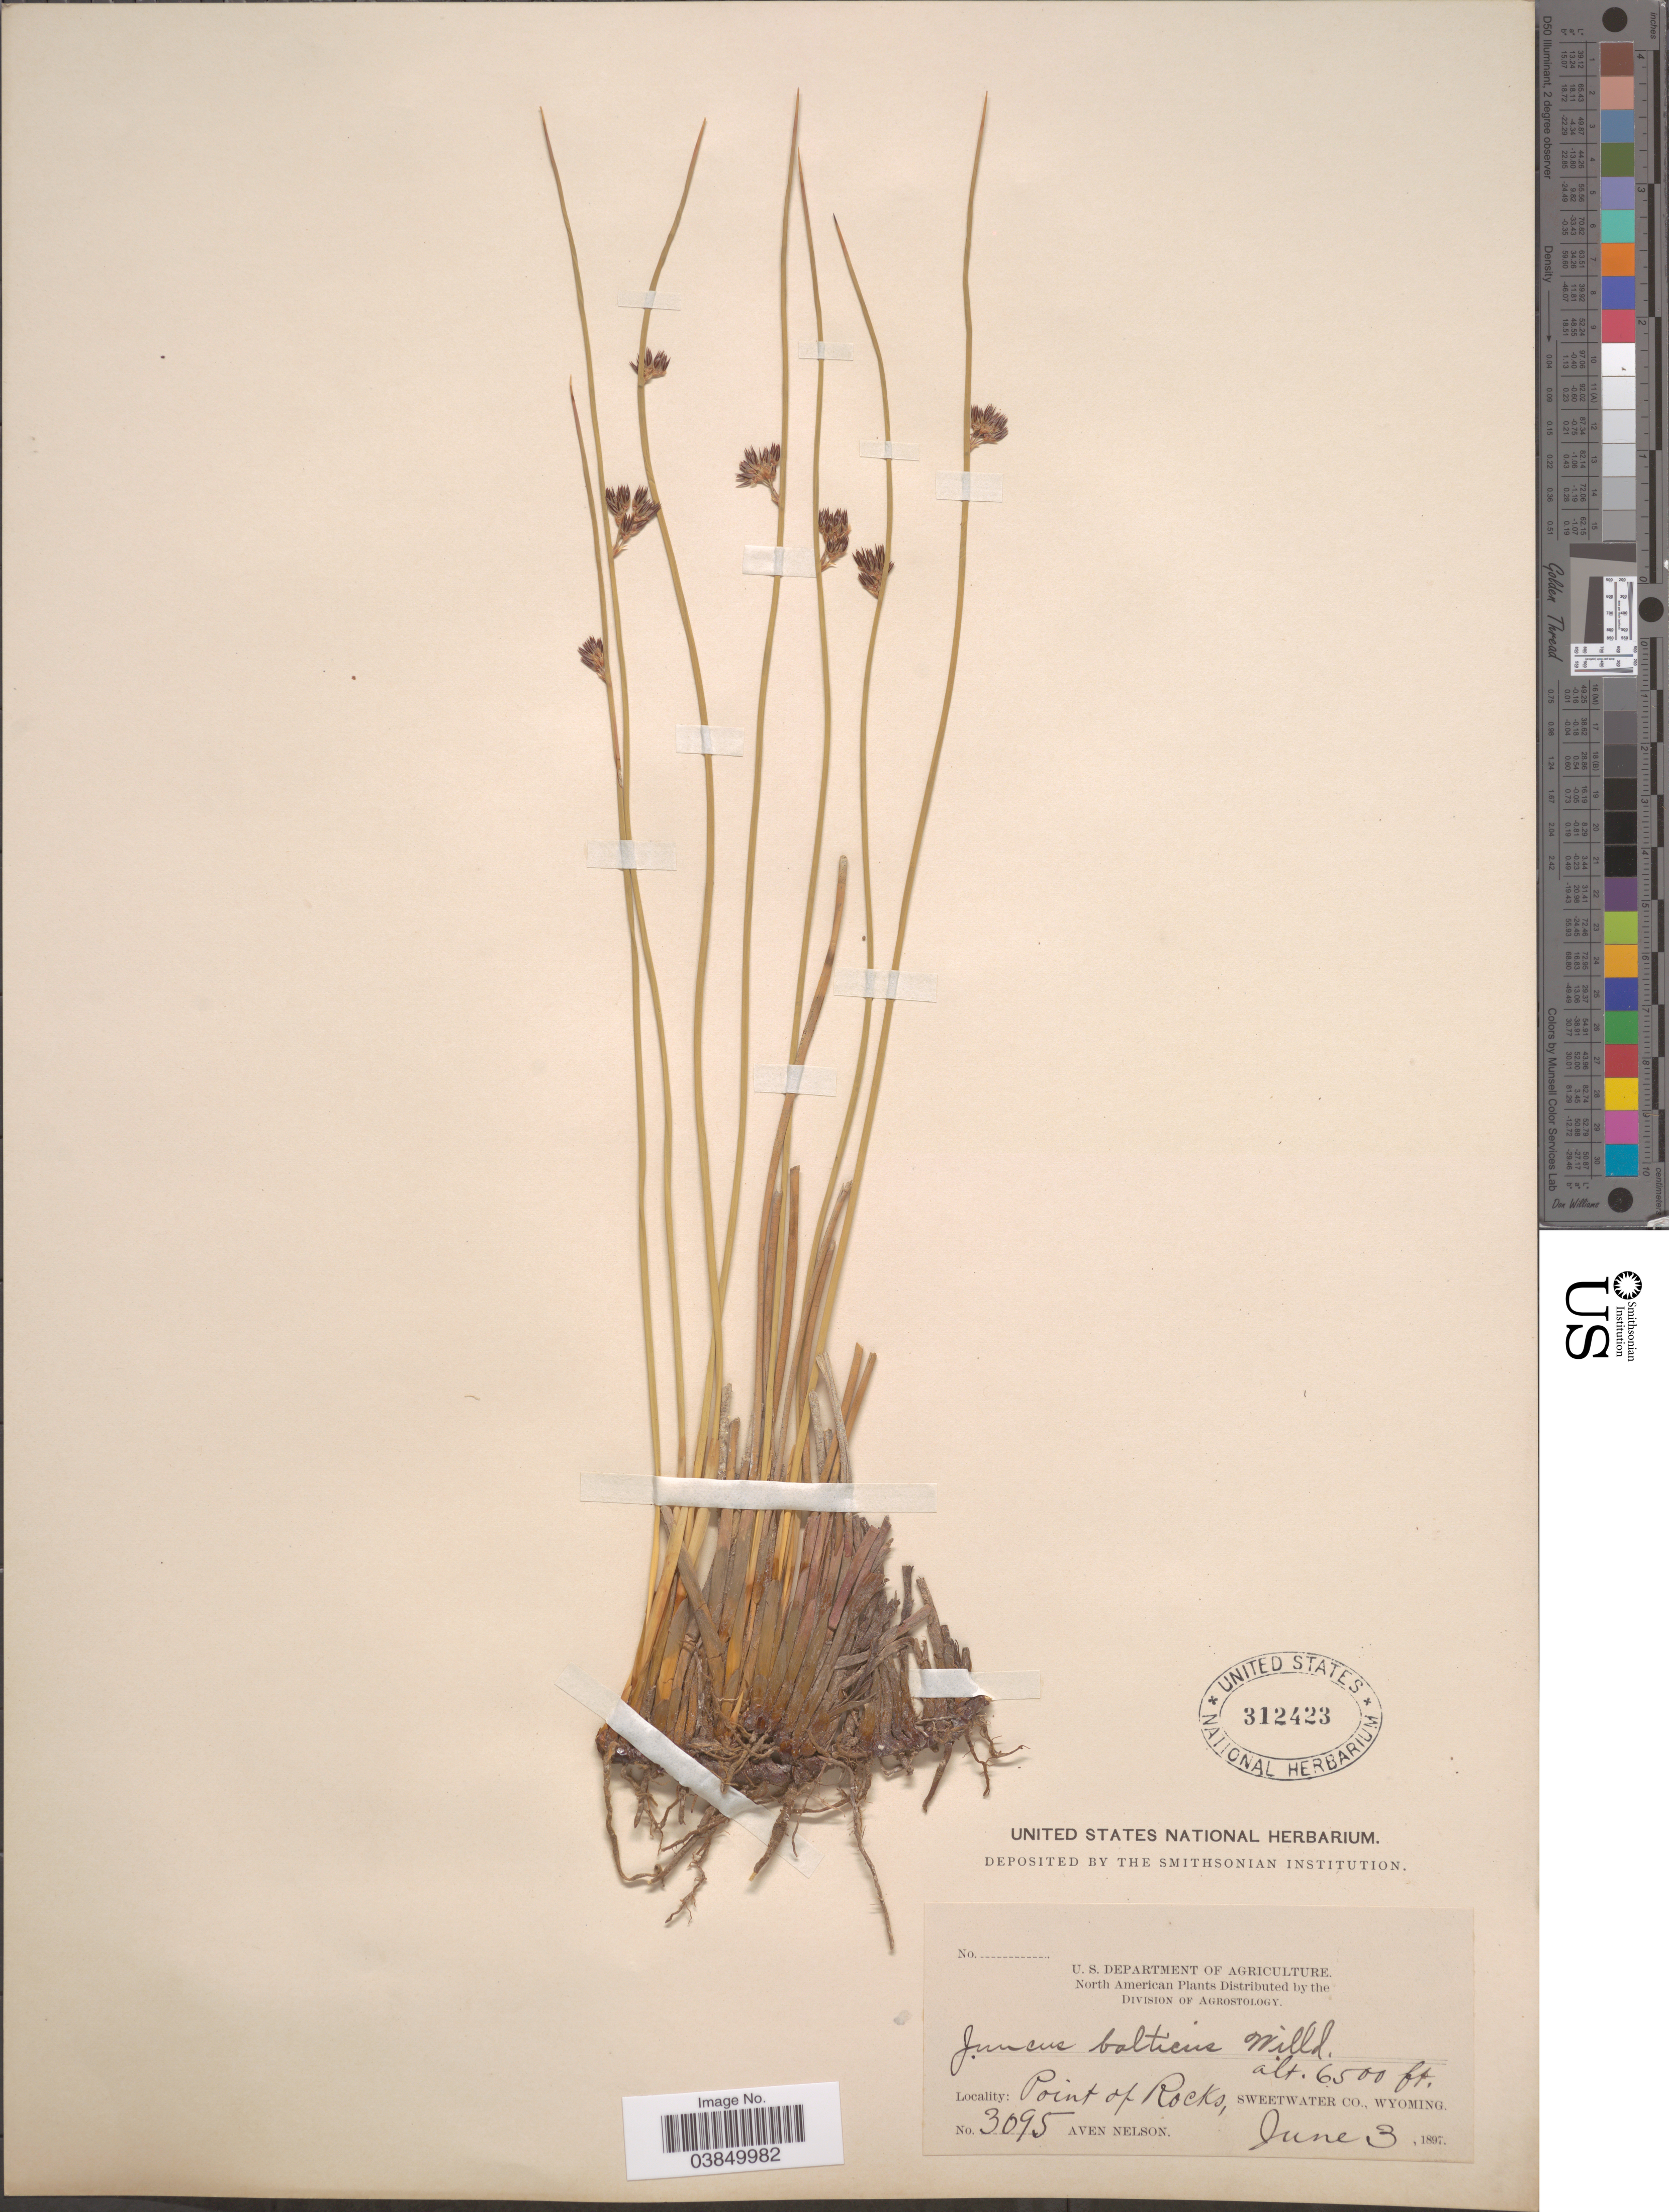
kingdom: Plantae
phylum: Tracheophyta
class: Liliopsida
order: Poales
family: Juncaceae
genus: Juncus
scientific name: Juncus balticus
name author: Willd.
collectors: A. Nelson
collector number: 3095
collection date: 1897-06-03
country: United States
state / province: Wyoming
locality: Point of Rocks, Sweetwater Co.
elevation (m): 1981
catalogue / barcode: US 312423